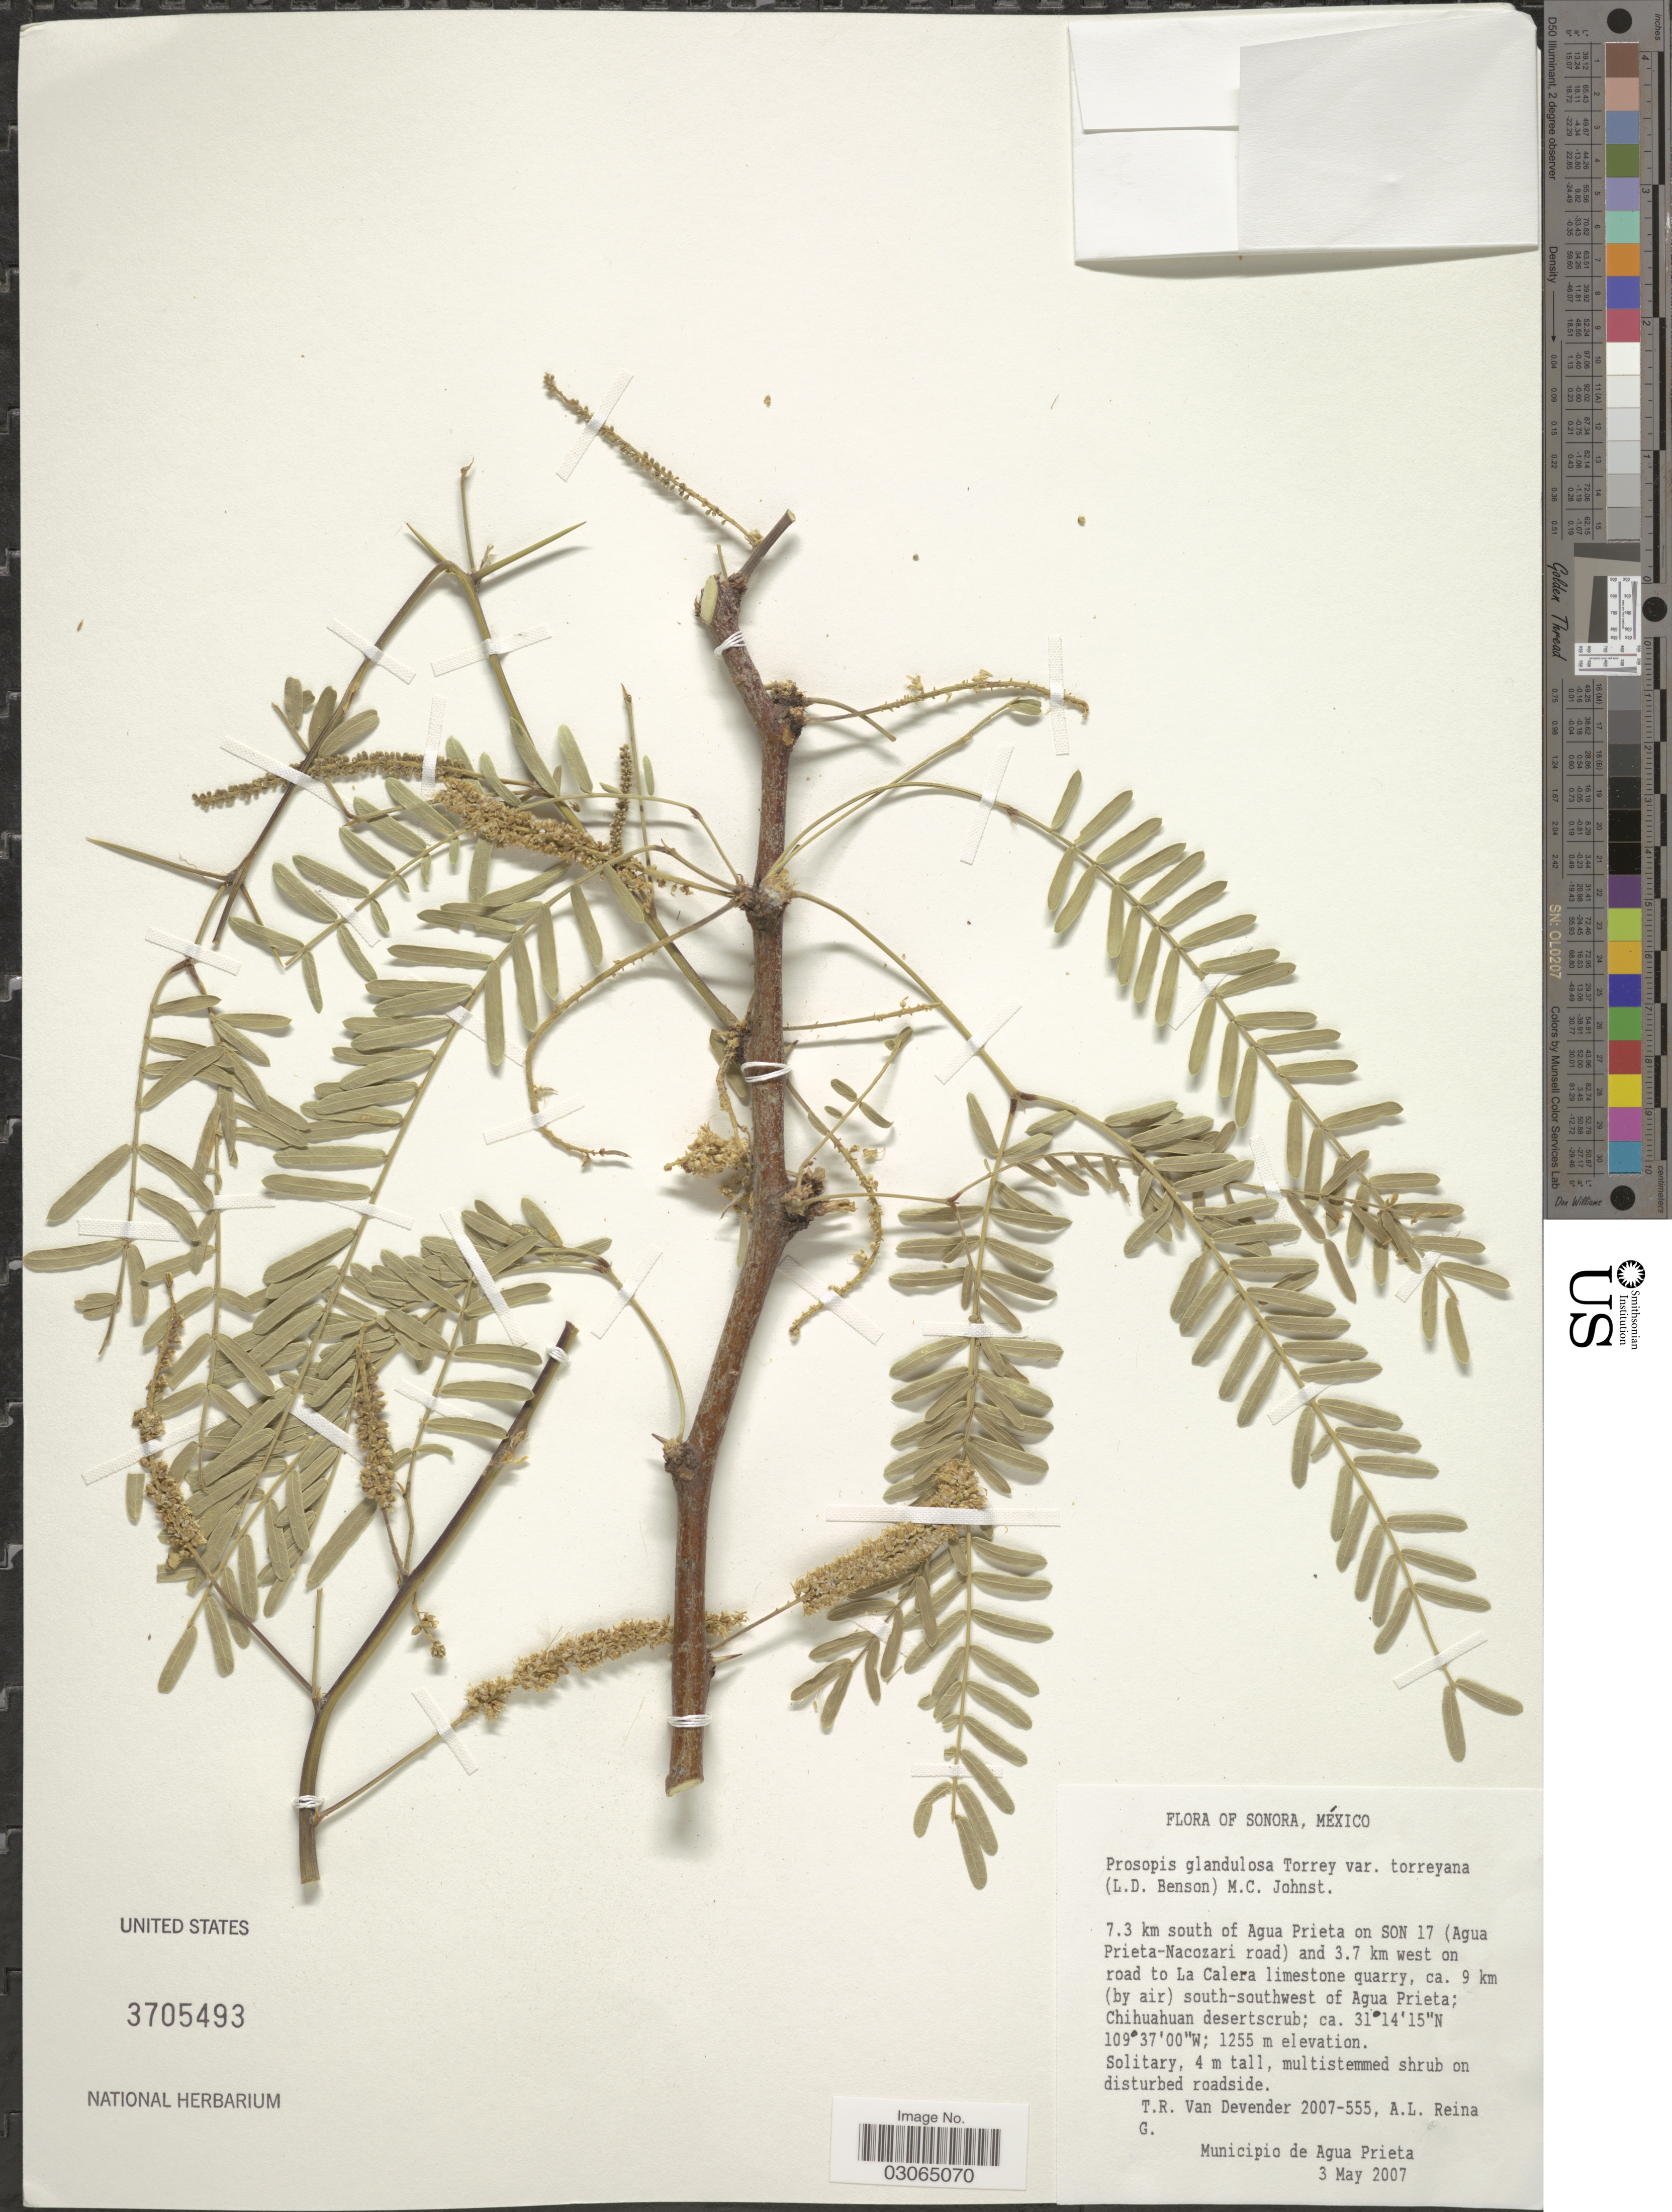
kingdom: Plantae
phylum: Tracheophyta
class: Magnoliopsida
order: Fabales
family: Fabaceae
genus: Neltuma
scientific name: Neltuma odorata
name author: (Torr. & Frém.) C. E. Hughes & G.P. Lewis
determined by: Strong, Mark T., (BOT), Smithsonian Institution - National Museum of Natural History (UNITED STATES)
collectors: T. R. Van Devender & A. L. Reina G.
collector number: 2007-555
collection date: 2007-05-03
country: Mexico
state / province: Sonora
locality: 7.3 km south of Agua Prieta on SON 17 (Agua Prieta-Nacozari road) and 3.7 km west on road to La Calera limestone quarry, ca. 9 km (by air) south-southwest of Agua Prieta; Chihuahuan deserrtscrub.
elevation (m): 1255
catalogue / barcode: US 3705493